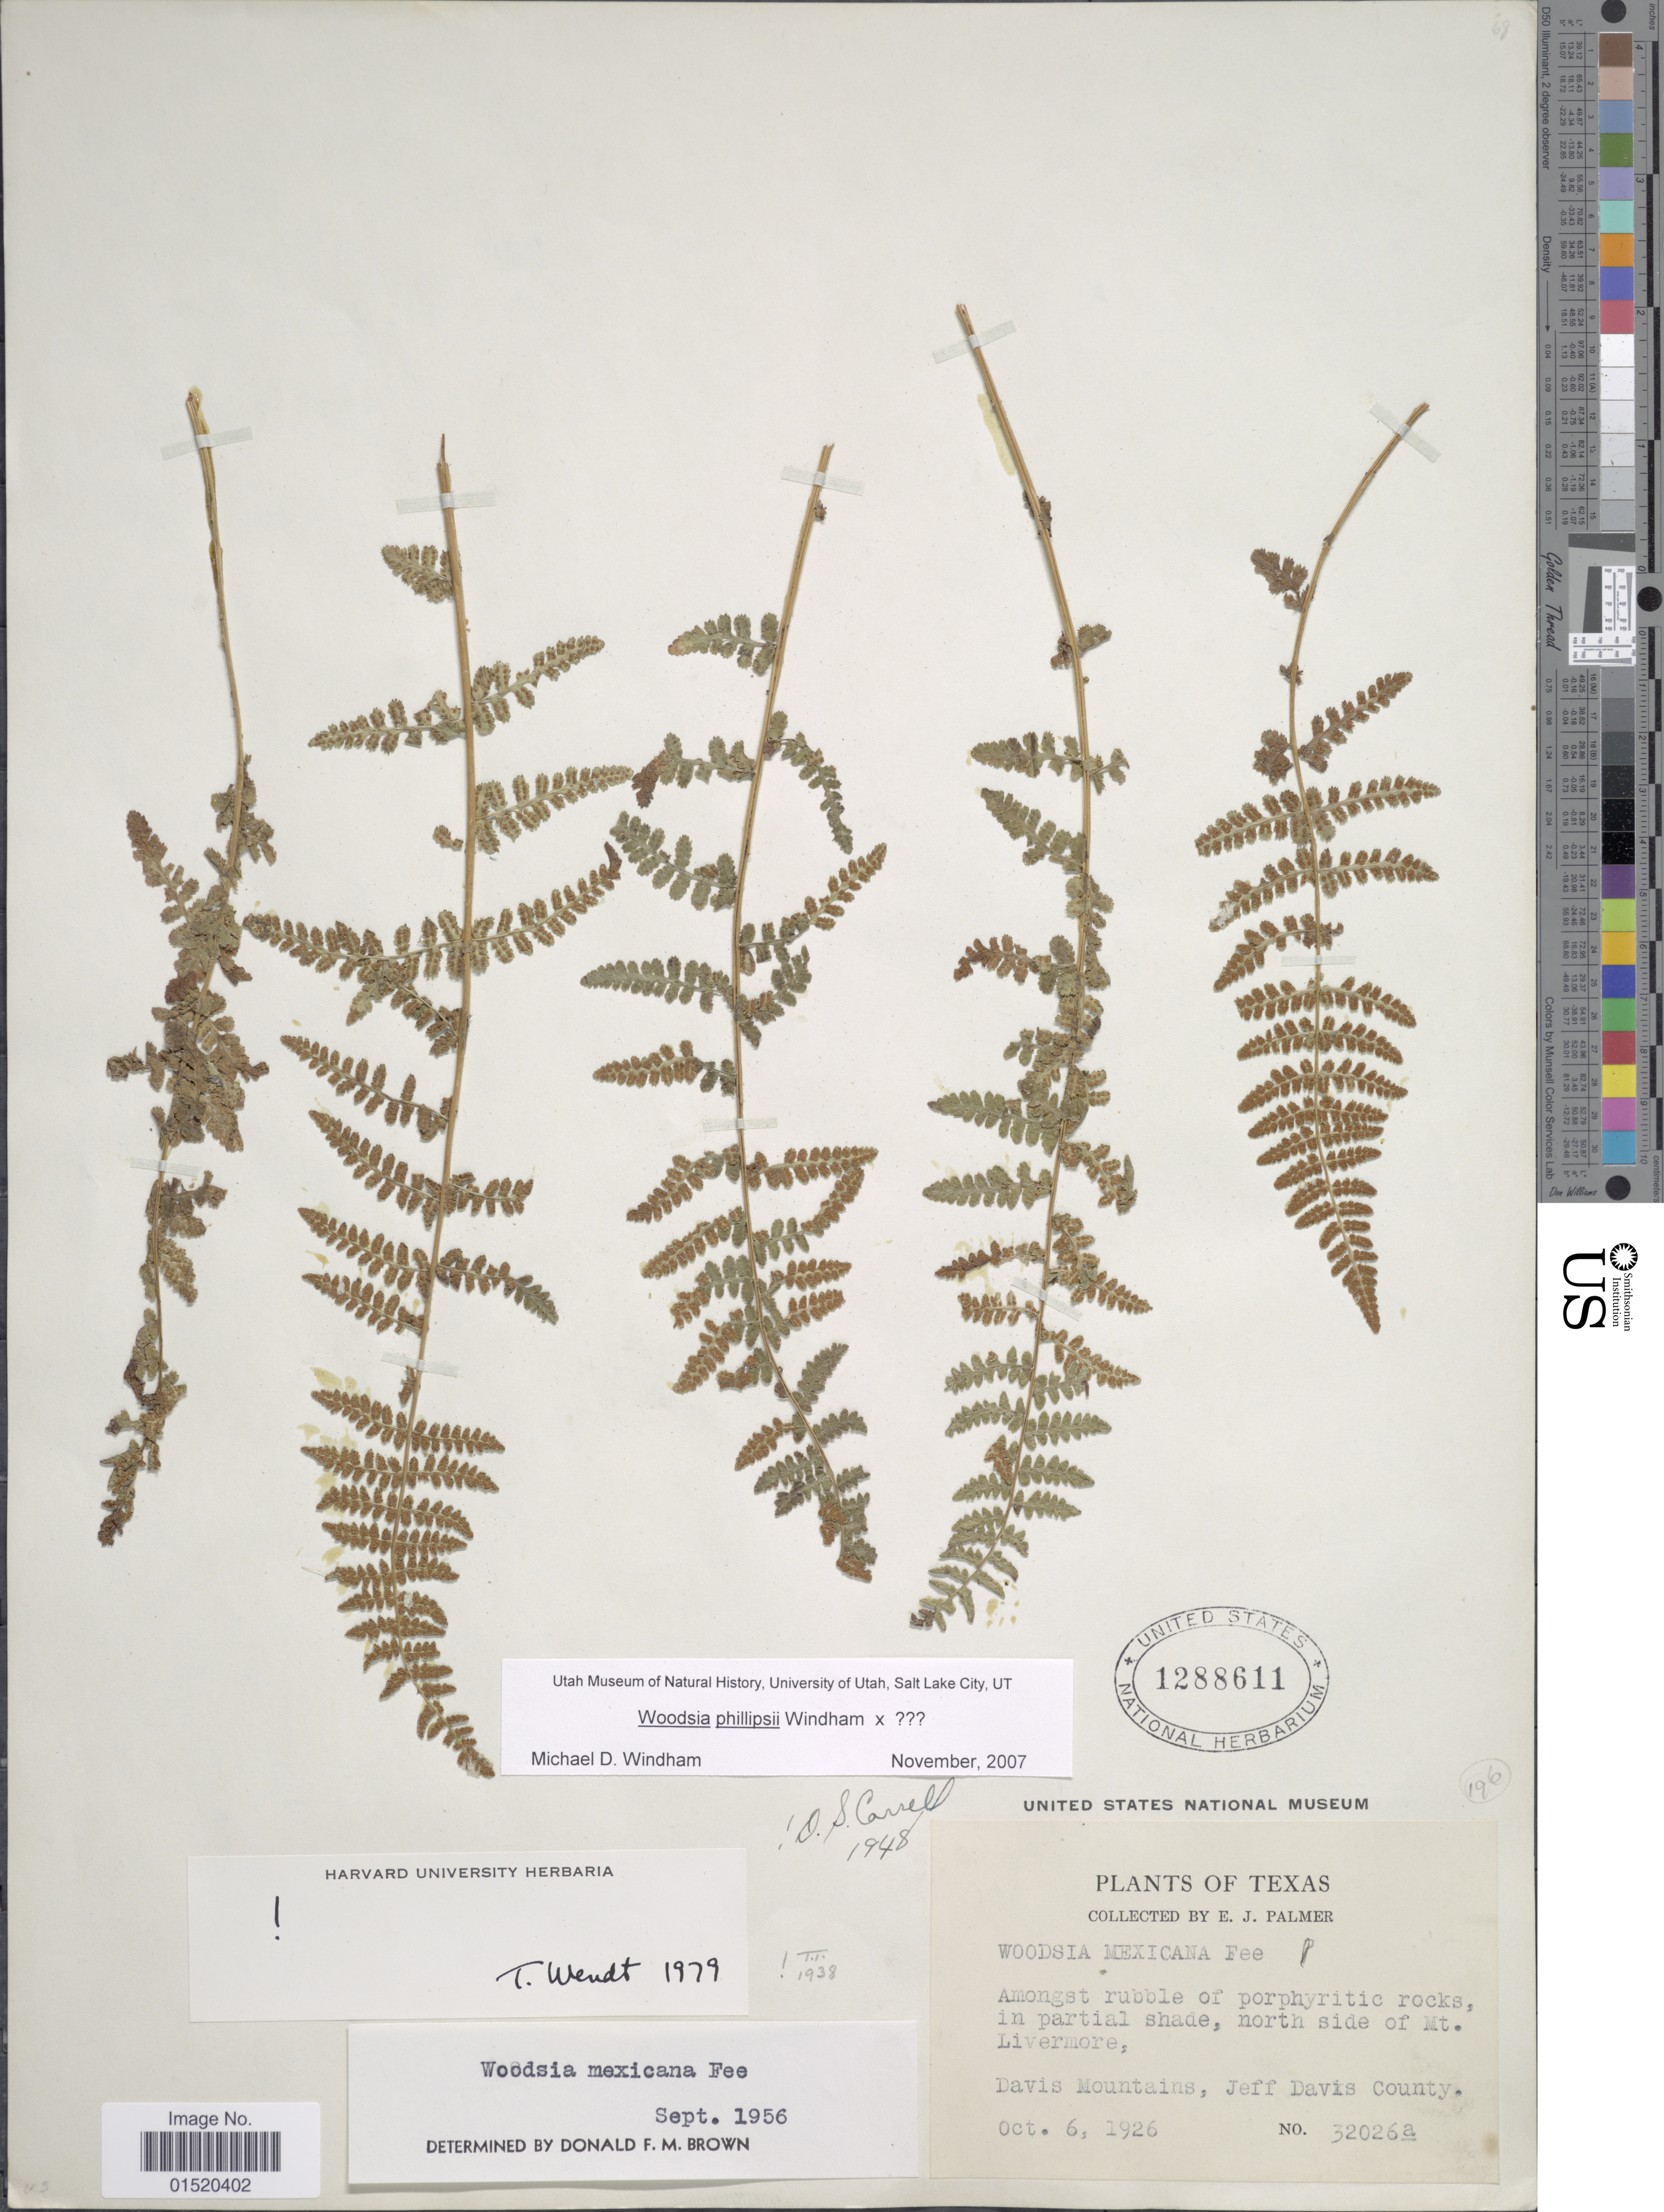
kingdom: Plantae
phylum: Tracheophyta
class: Polypodiopsida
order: Polypodiales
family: Woodsiaceae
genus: Woodsia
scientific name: Woodsia phillipsii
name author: Windham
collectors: E. J. Palmer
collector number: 32026a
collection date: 1926-10-06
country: United States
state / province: Texas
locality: Amongst rubble of porphyritic rocks, in partial shade, north side of Mt Livermore, Davis Mountains, Jeff Davis County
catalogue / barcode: US 1288611